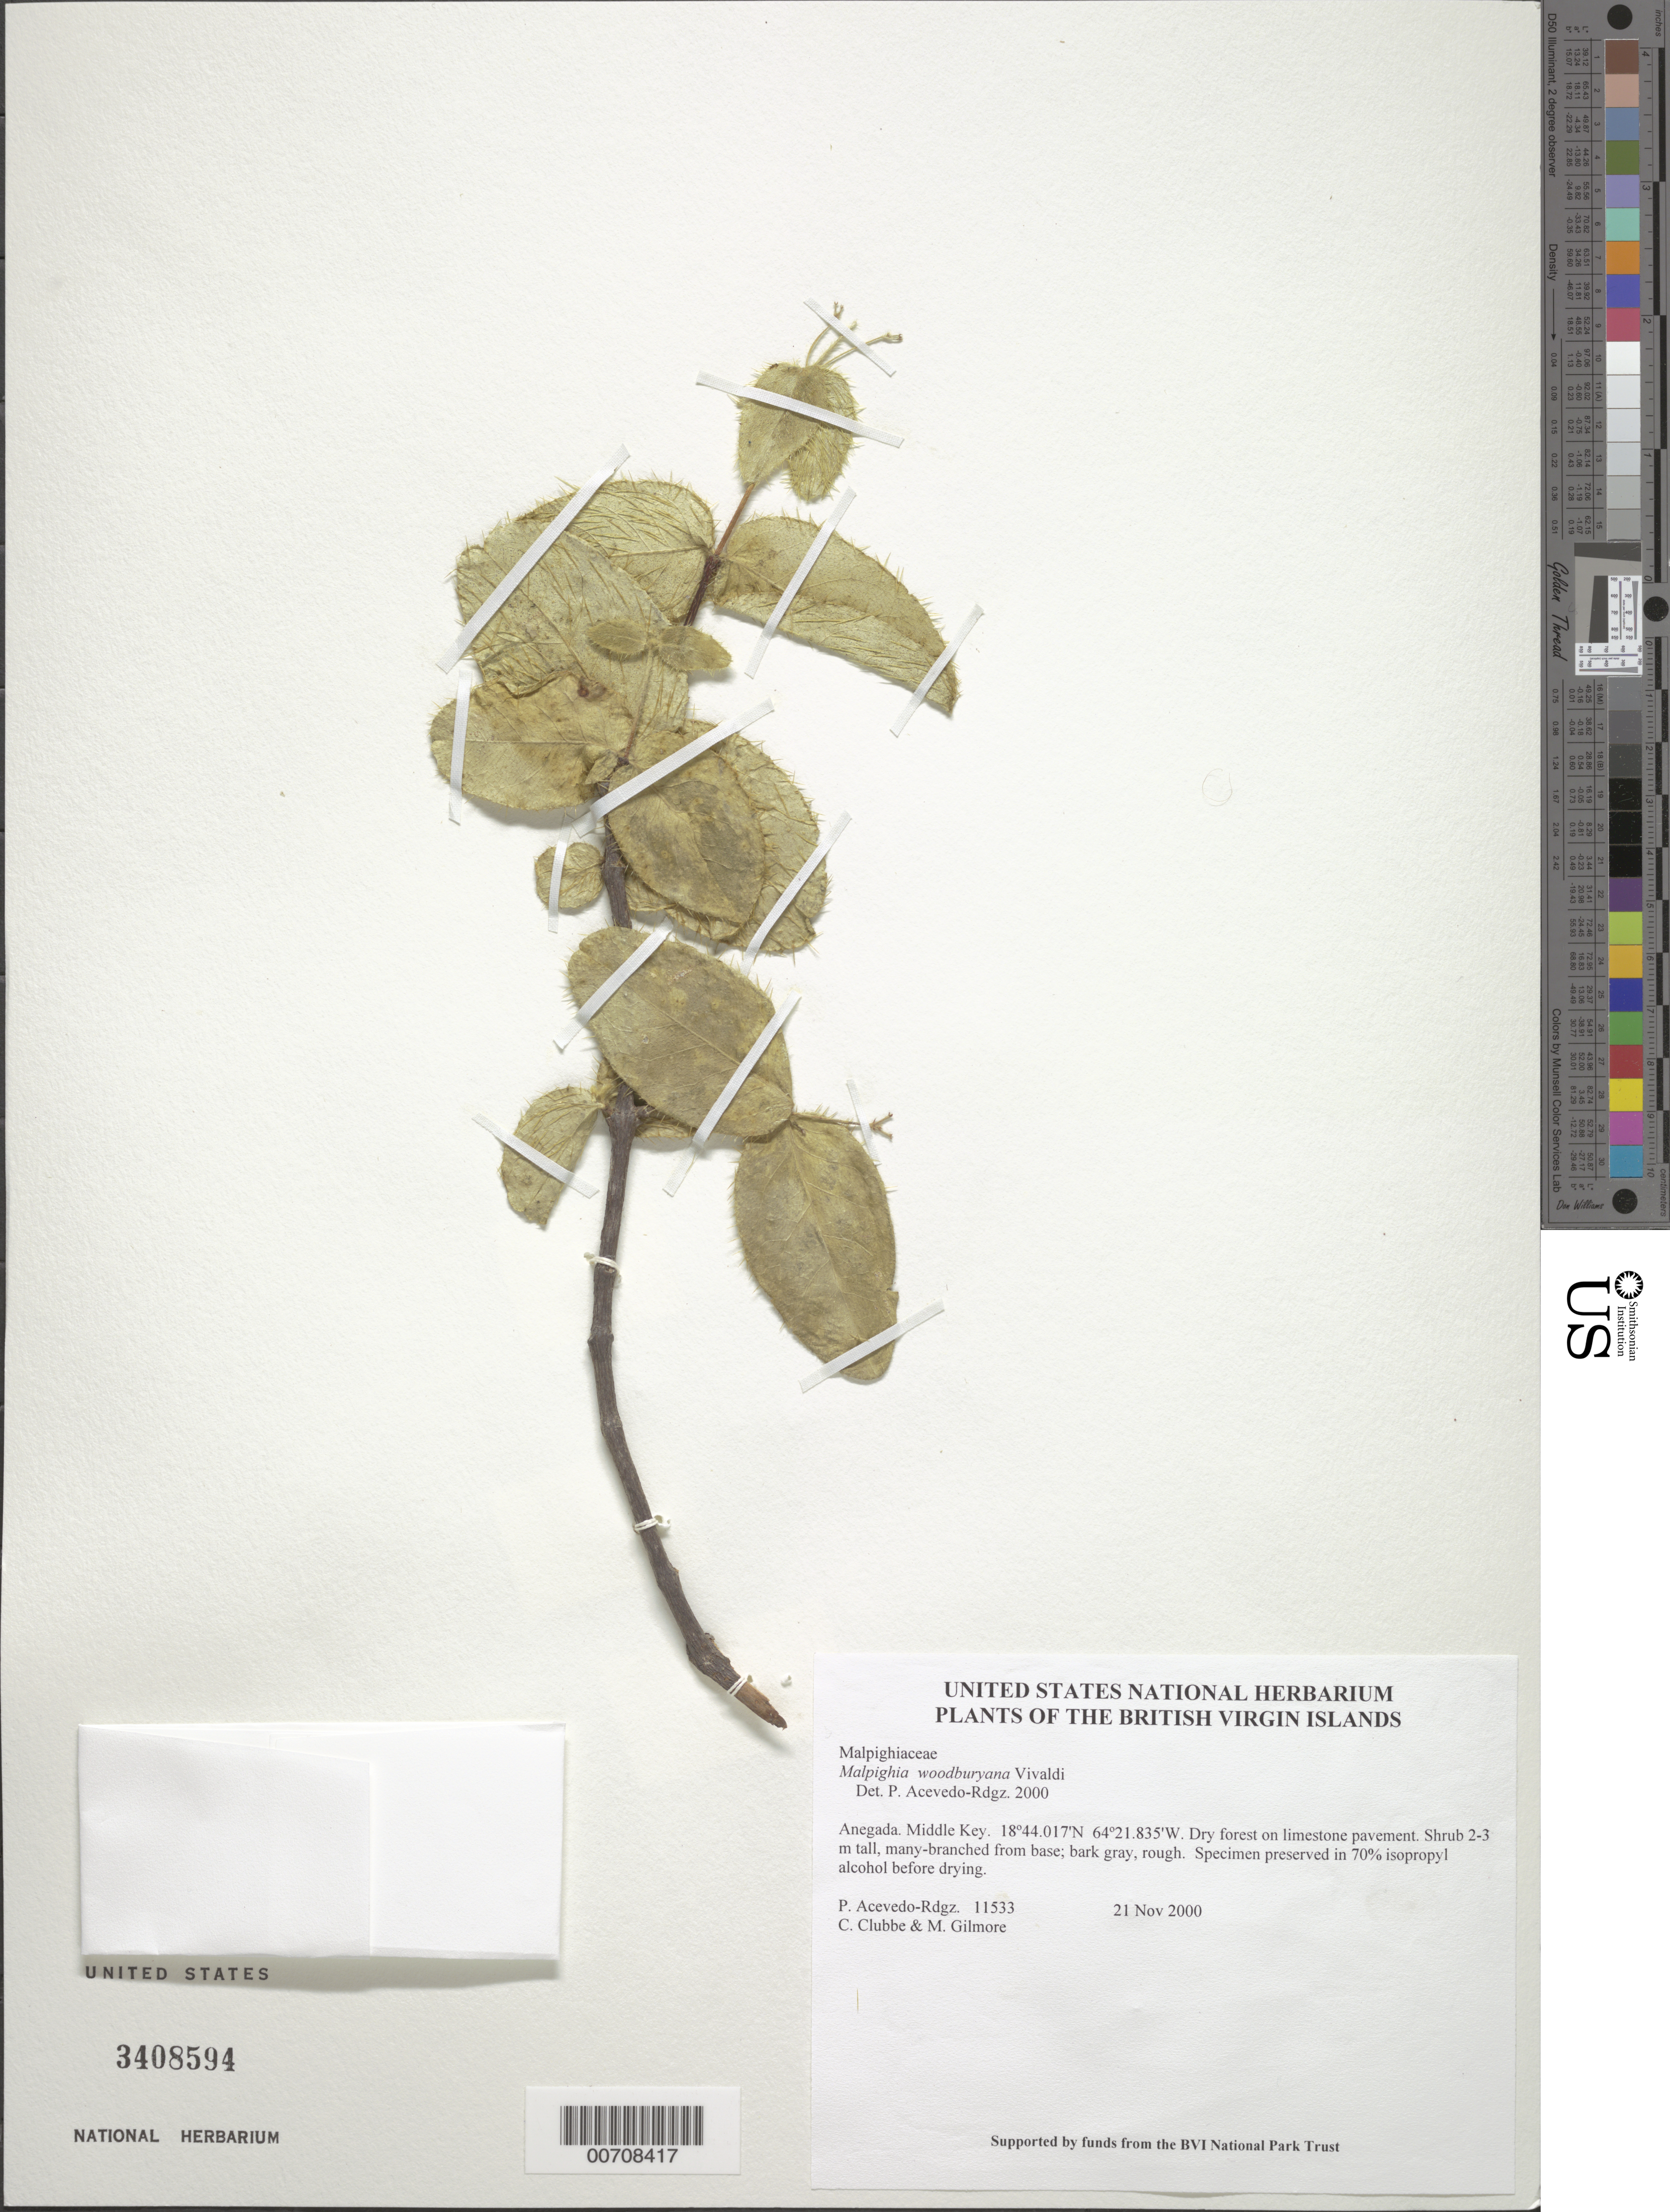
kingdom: Plantae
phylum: Tracheophyta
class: Magnoliopsida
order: Malpighiales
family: Malpighiaceae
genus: Malpighia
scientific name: Malpighia woodburyana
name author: Vivaldi ex Acev.-Rodr.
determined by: Acevedo-Rodríguez, P., (BOT), Smithsonian Institution - National Museum of Natural History (UNITED STATES)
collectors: P. Acevedo-Rodr., C. Clubbe & M. Gilmore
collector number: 11533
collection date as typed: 21 Nov 2000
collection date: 2000-11-21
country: British Virgin Islands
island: Anegada I.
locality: Middle Key.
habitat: Dry forest on limestone pavement.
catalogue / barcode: US 3408594